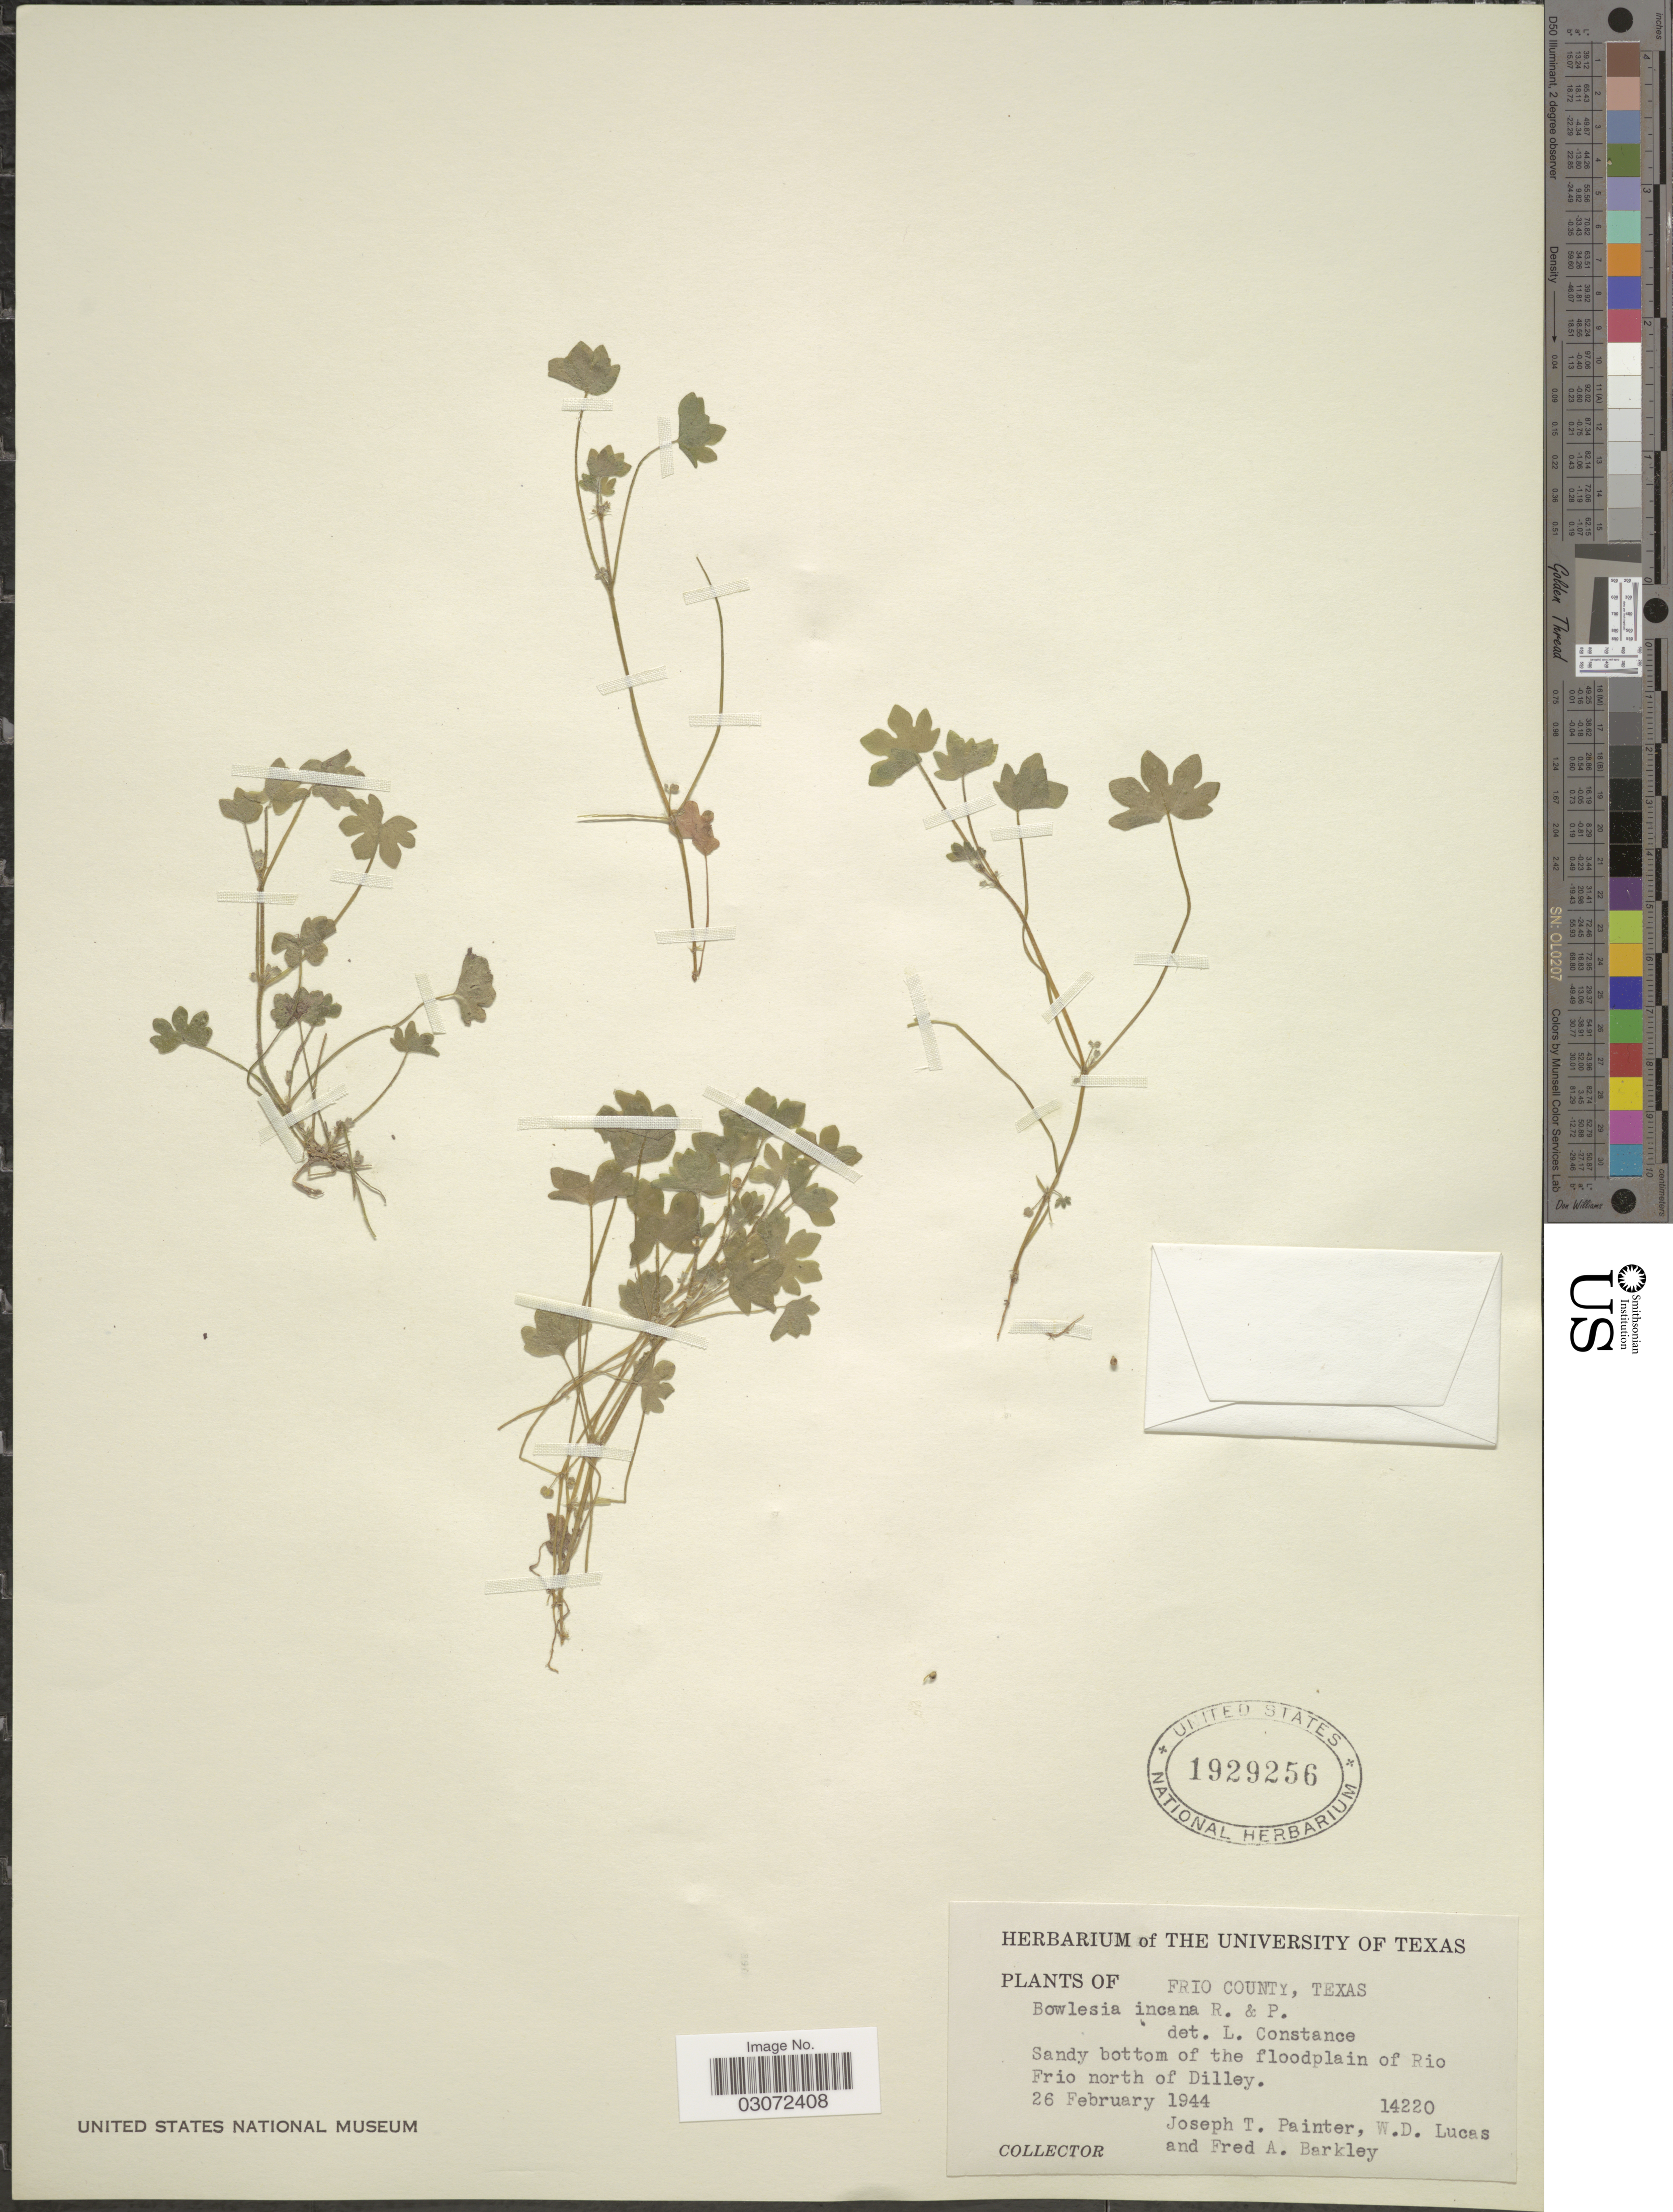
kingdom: Plantae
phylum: Tracheophyta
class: Magnoliopsida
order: Apiales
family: Apiaceae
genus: Bowlesia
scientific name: Bowlesia incana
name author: Ruiz & Pav.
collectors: J. T. Painter, W. Lucas & F. A. Barkley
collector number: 14220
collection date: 1944-02-26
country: United States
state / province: Texas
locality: Frio County, Sandy bottom of the floodplain of Rio Frio north of Dilley.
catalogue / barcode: US 1929256